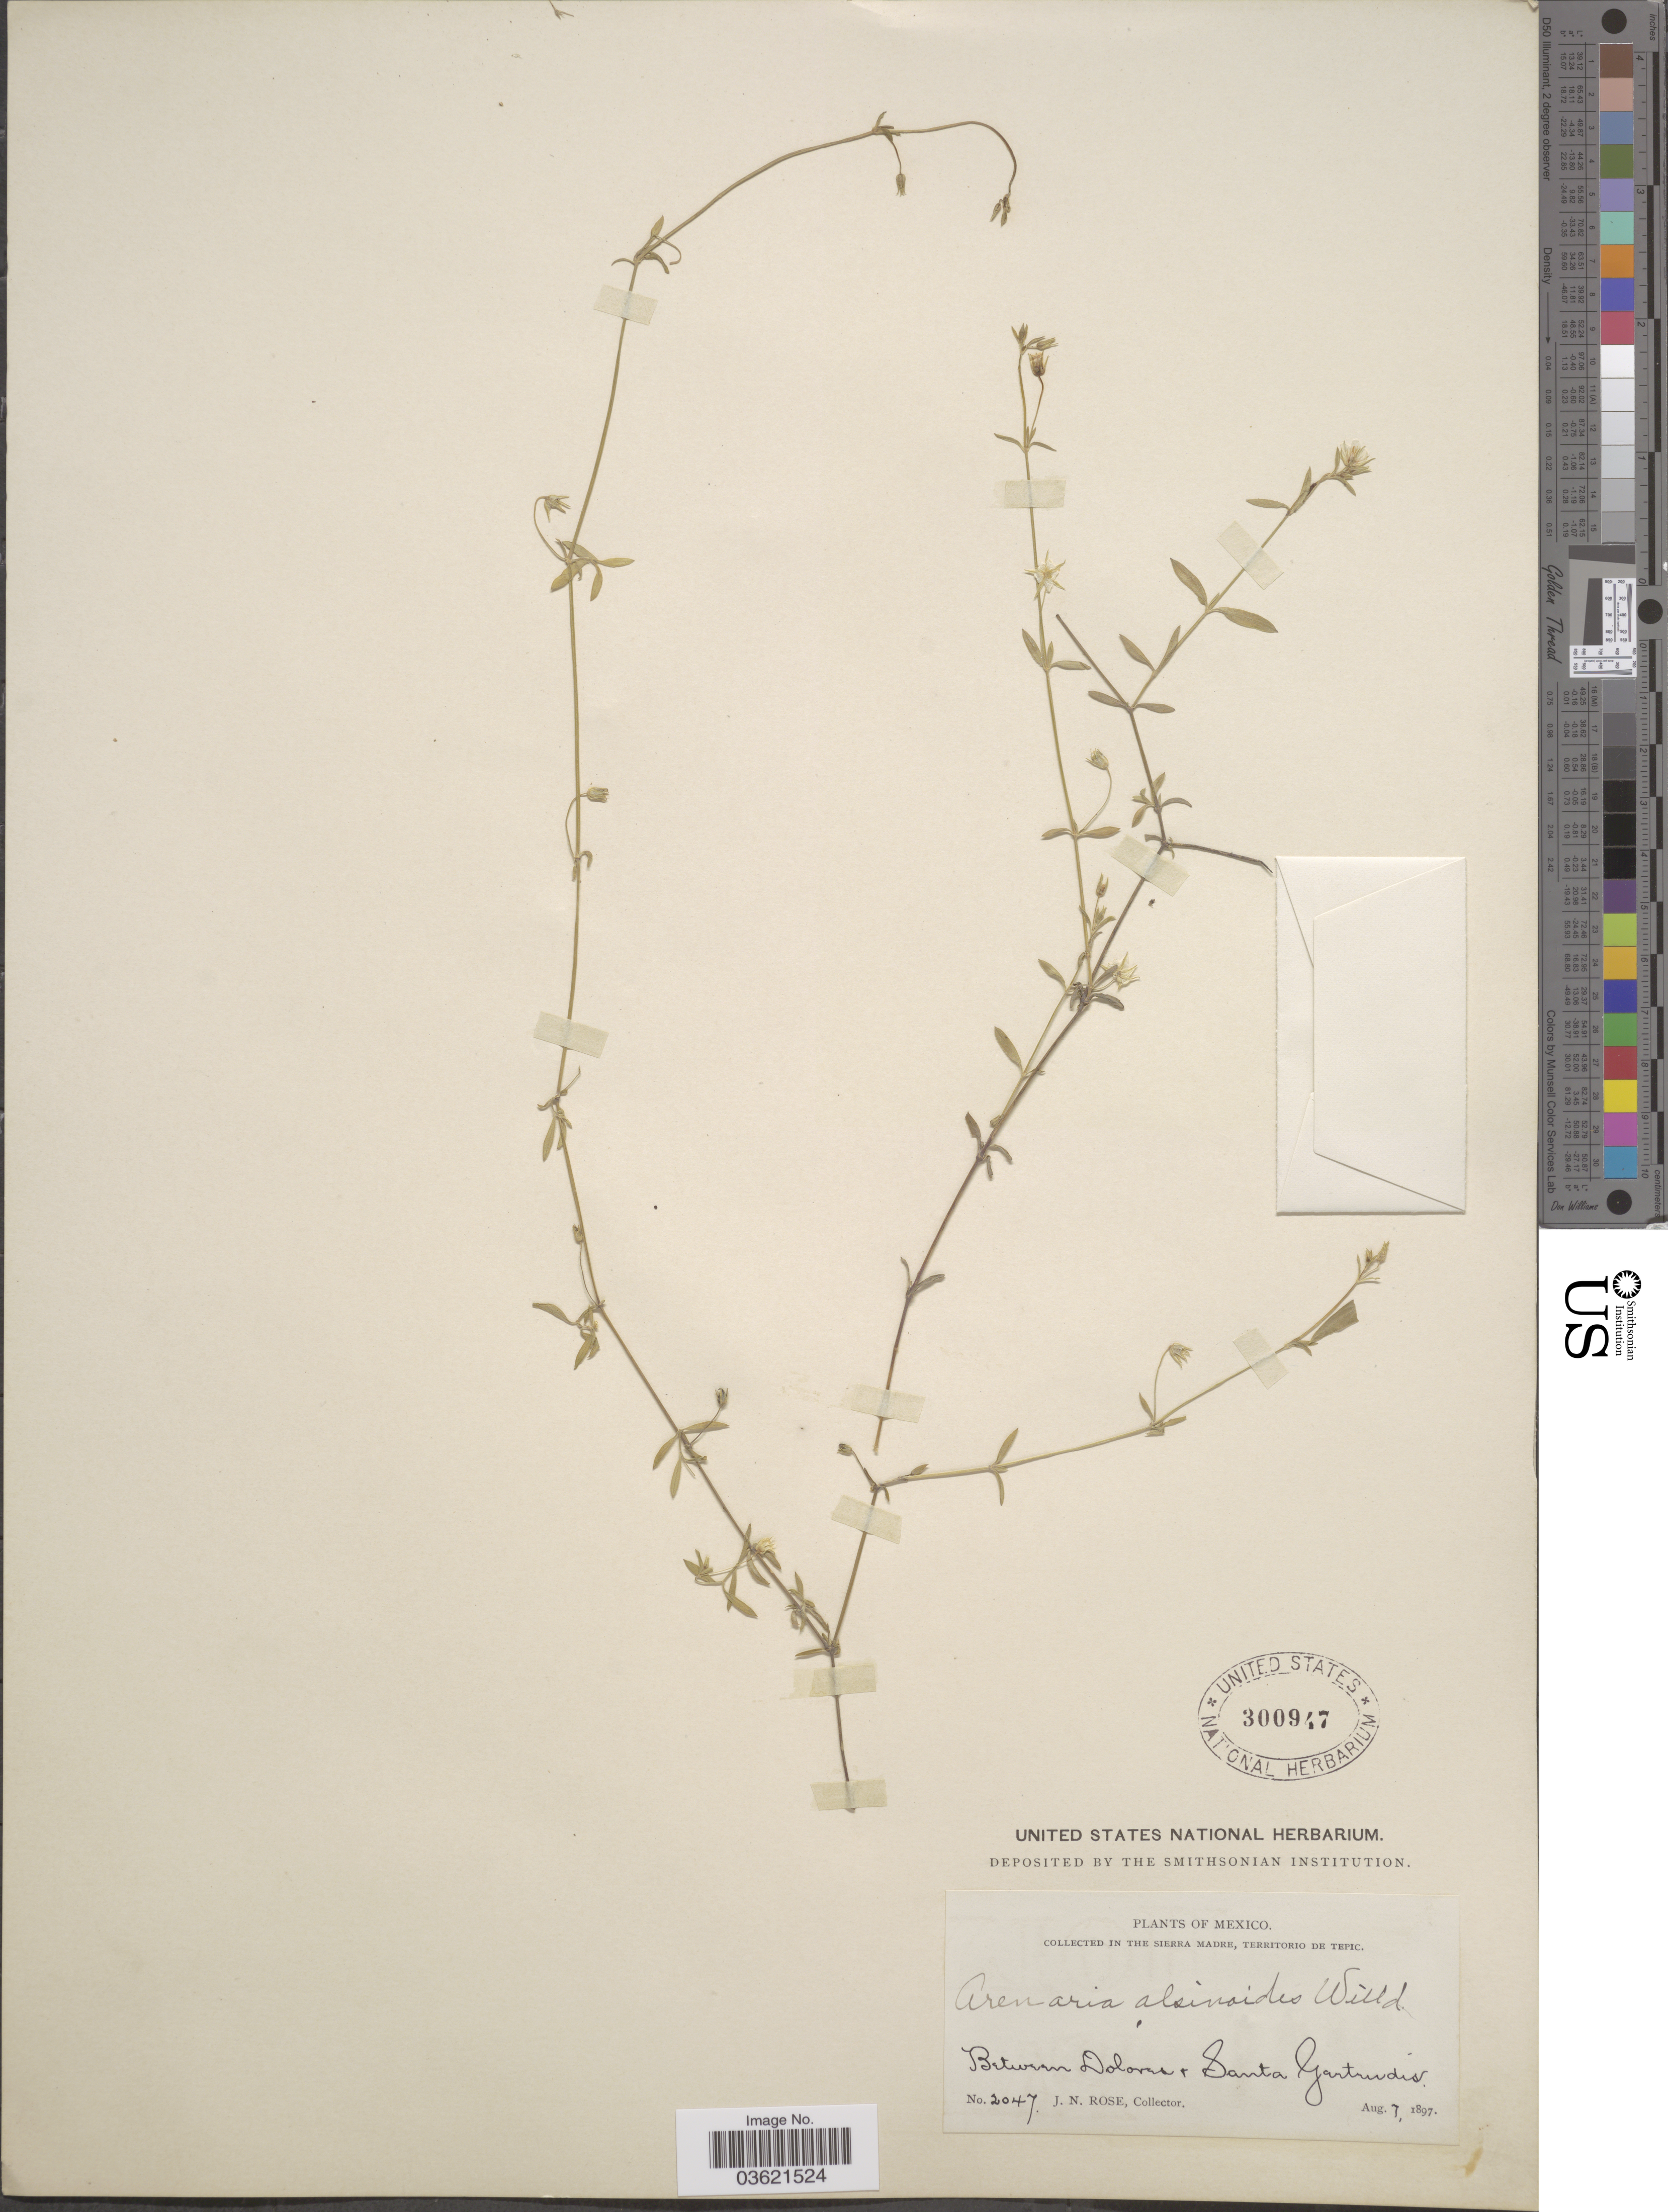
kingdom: Plantae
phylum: Tracheophyta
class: Magnoliopsida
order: Caryophyllales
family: Caryophyllaceae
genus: Arenaria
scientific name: Arenaria lanuginosa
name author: (Michx.) Rohrb.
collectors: J. N. Rose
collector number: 2047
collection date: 1897-08-07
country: Mexico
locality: In the Sierra Madre, Territorio de Tepic. Between Dolores & Santa Gertrudis.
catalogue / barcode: US 300947